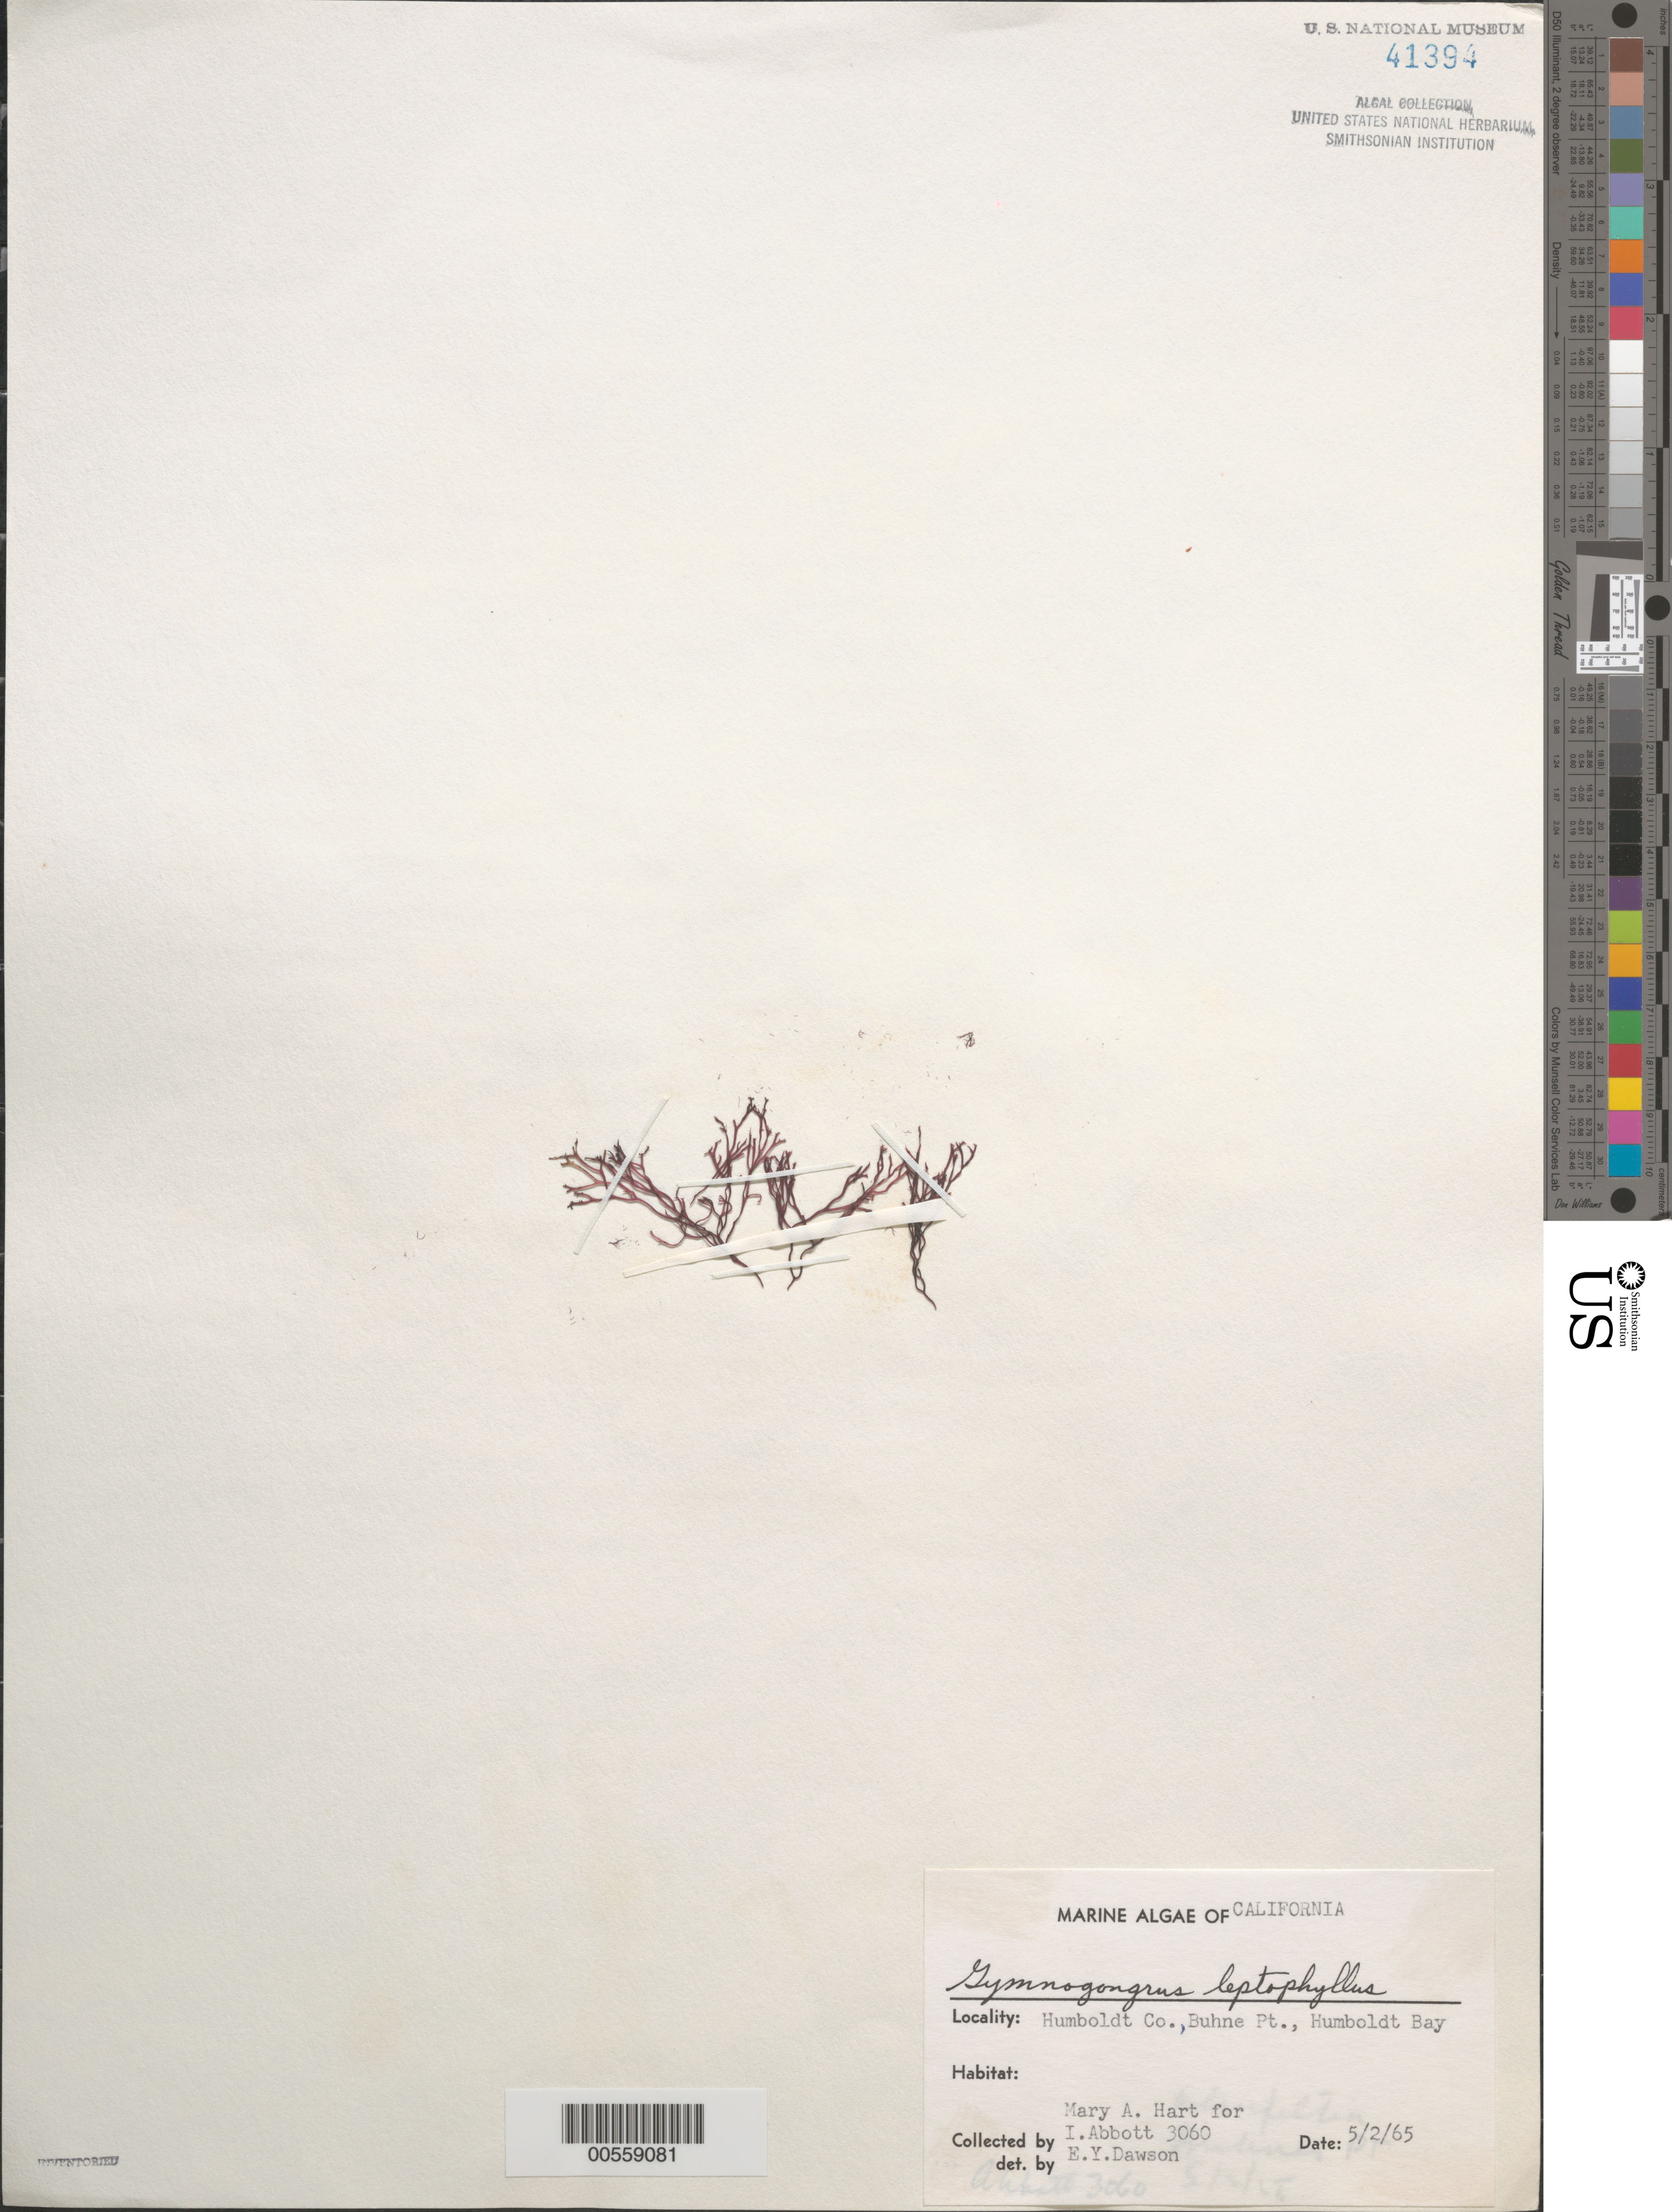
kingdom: Plantae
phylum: Rhodophyta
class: Florideophyceae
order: Gigartinales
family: Phyllophoraceae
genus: Besa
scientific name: Besa leptophylla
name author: (J. Agardh) M.S.Calderon & K.A. Miller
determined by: Algae name updating Project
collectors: M. A. Hart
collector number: IAA 3060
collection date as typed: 02 May 1965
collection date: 1965-05-02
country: United States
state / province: California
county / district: Humboldt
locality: Buhne Point, Humboldt Bay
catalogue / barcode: US 41394